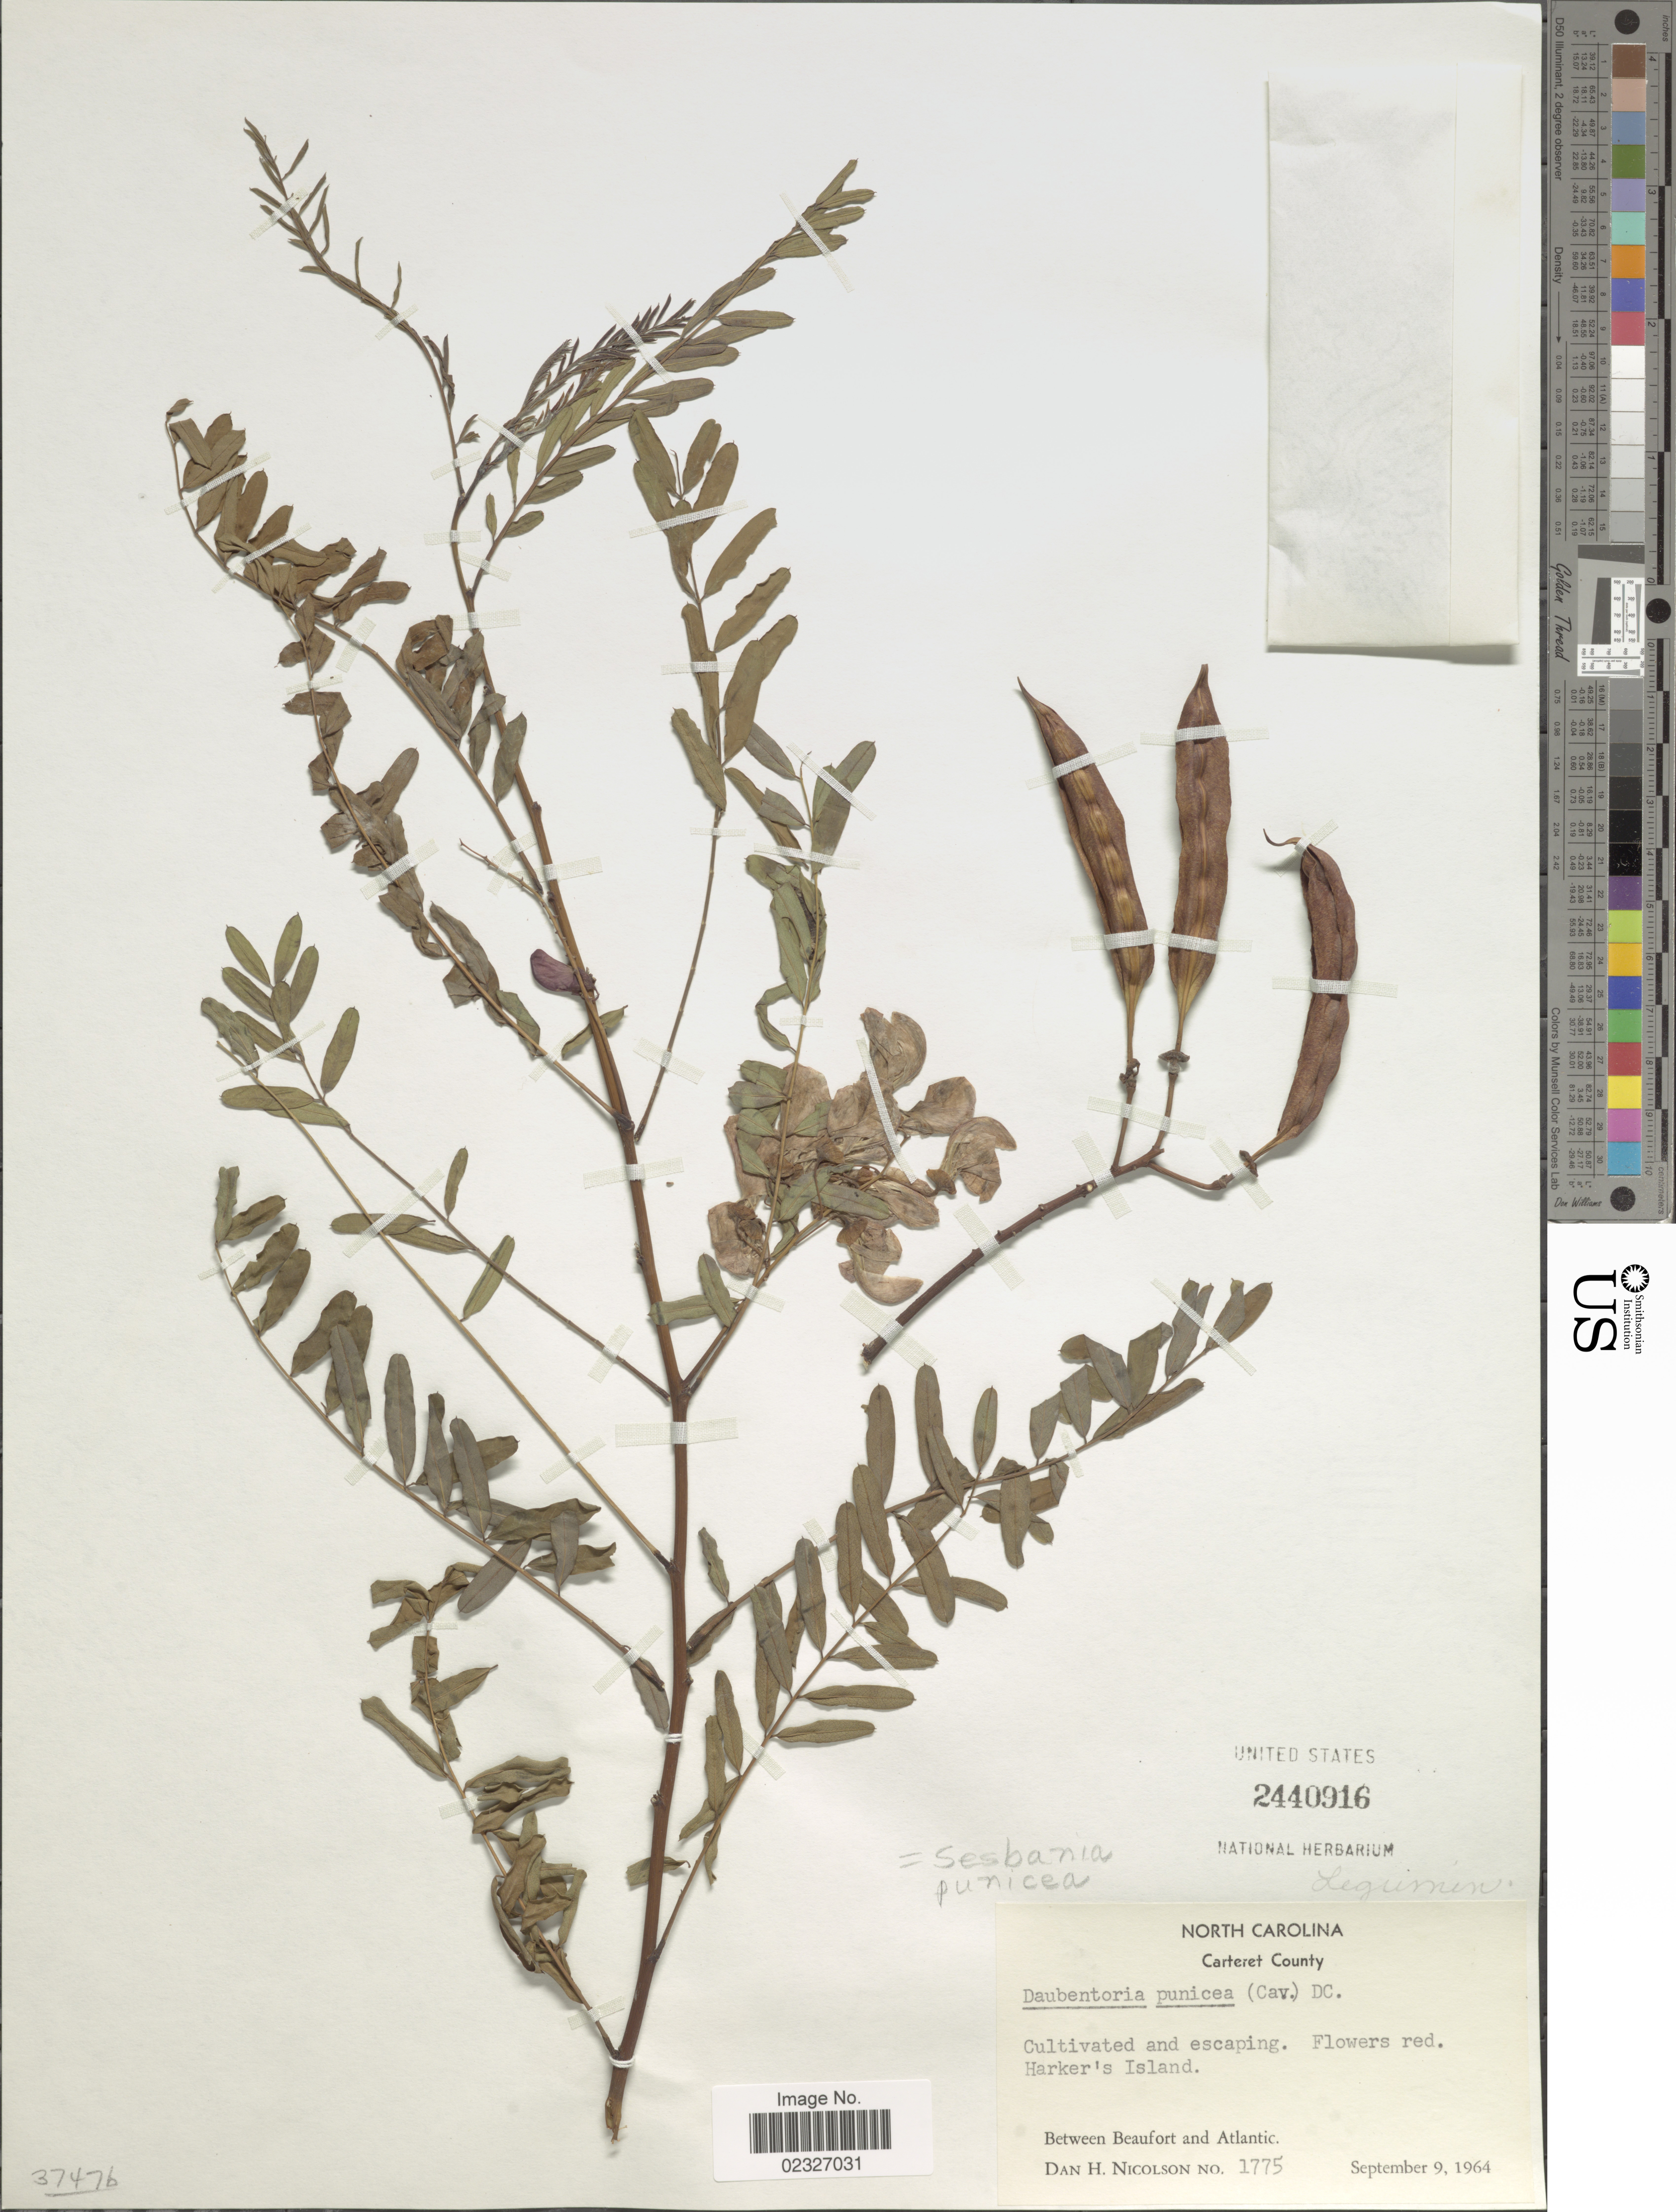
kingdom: Plantae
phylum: Tracheophyta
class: Magnoliopsida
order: Fabales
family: Fabaceae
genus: Sesbania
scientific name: Sesbania punicea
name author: (Cav.) Benth.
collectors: D. H. Nicolson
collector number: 1775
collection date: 1964-09-09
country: United States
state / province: North Carolina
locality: Harker's Island, Carteret County, Between Beaufort and Atlantic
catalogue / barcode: US 2440916